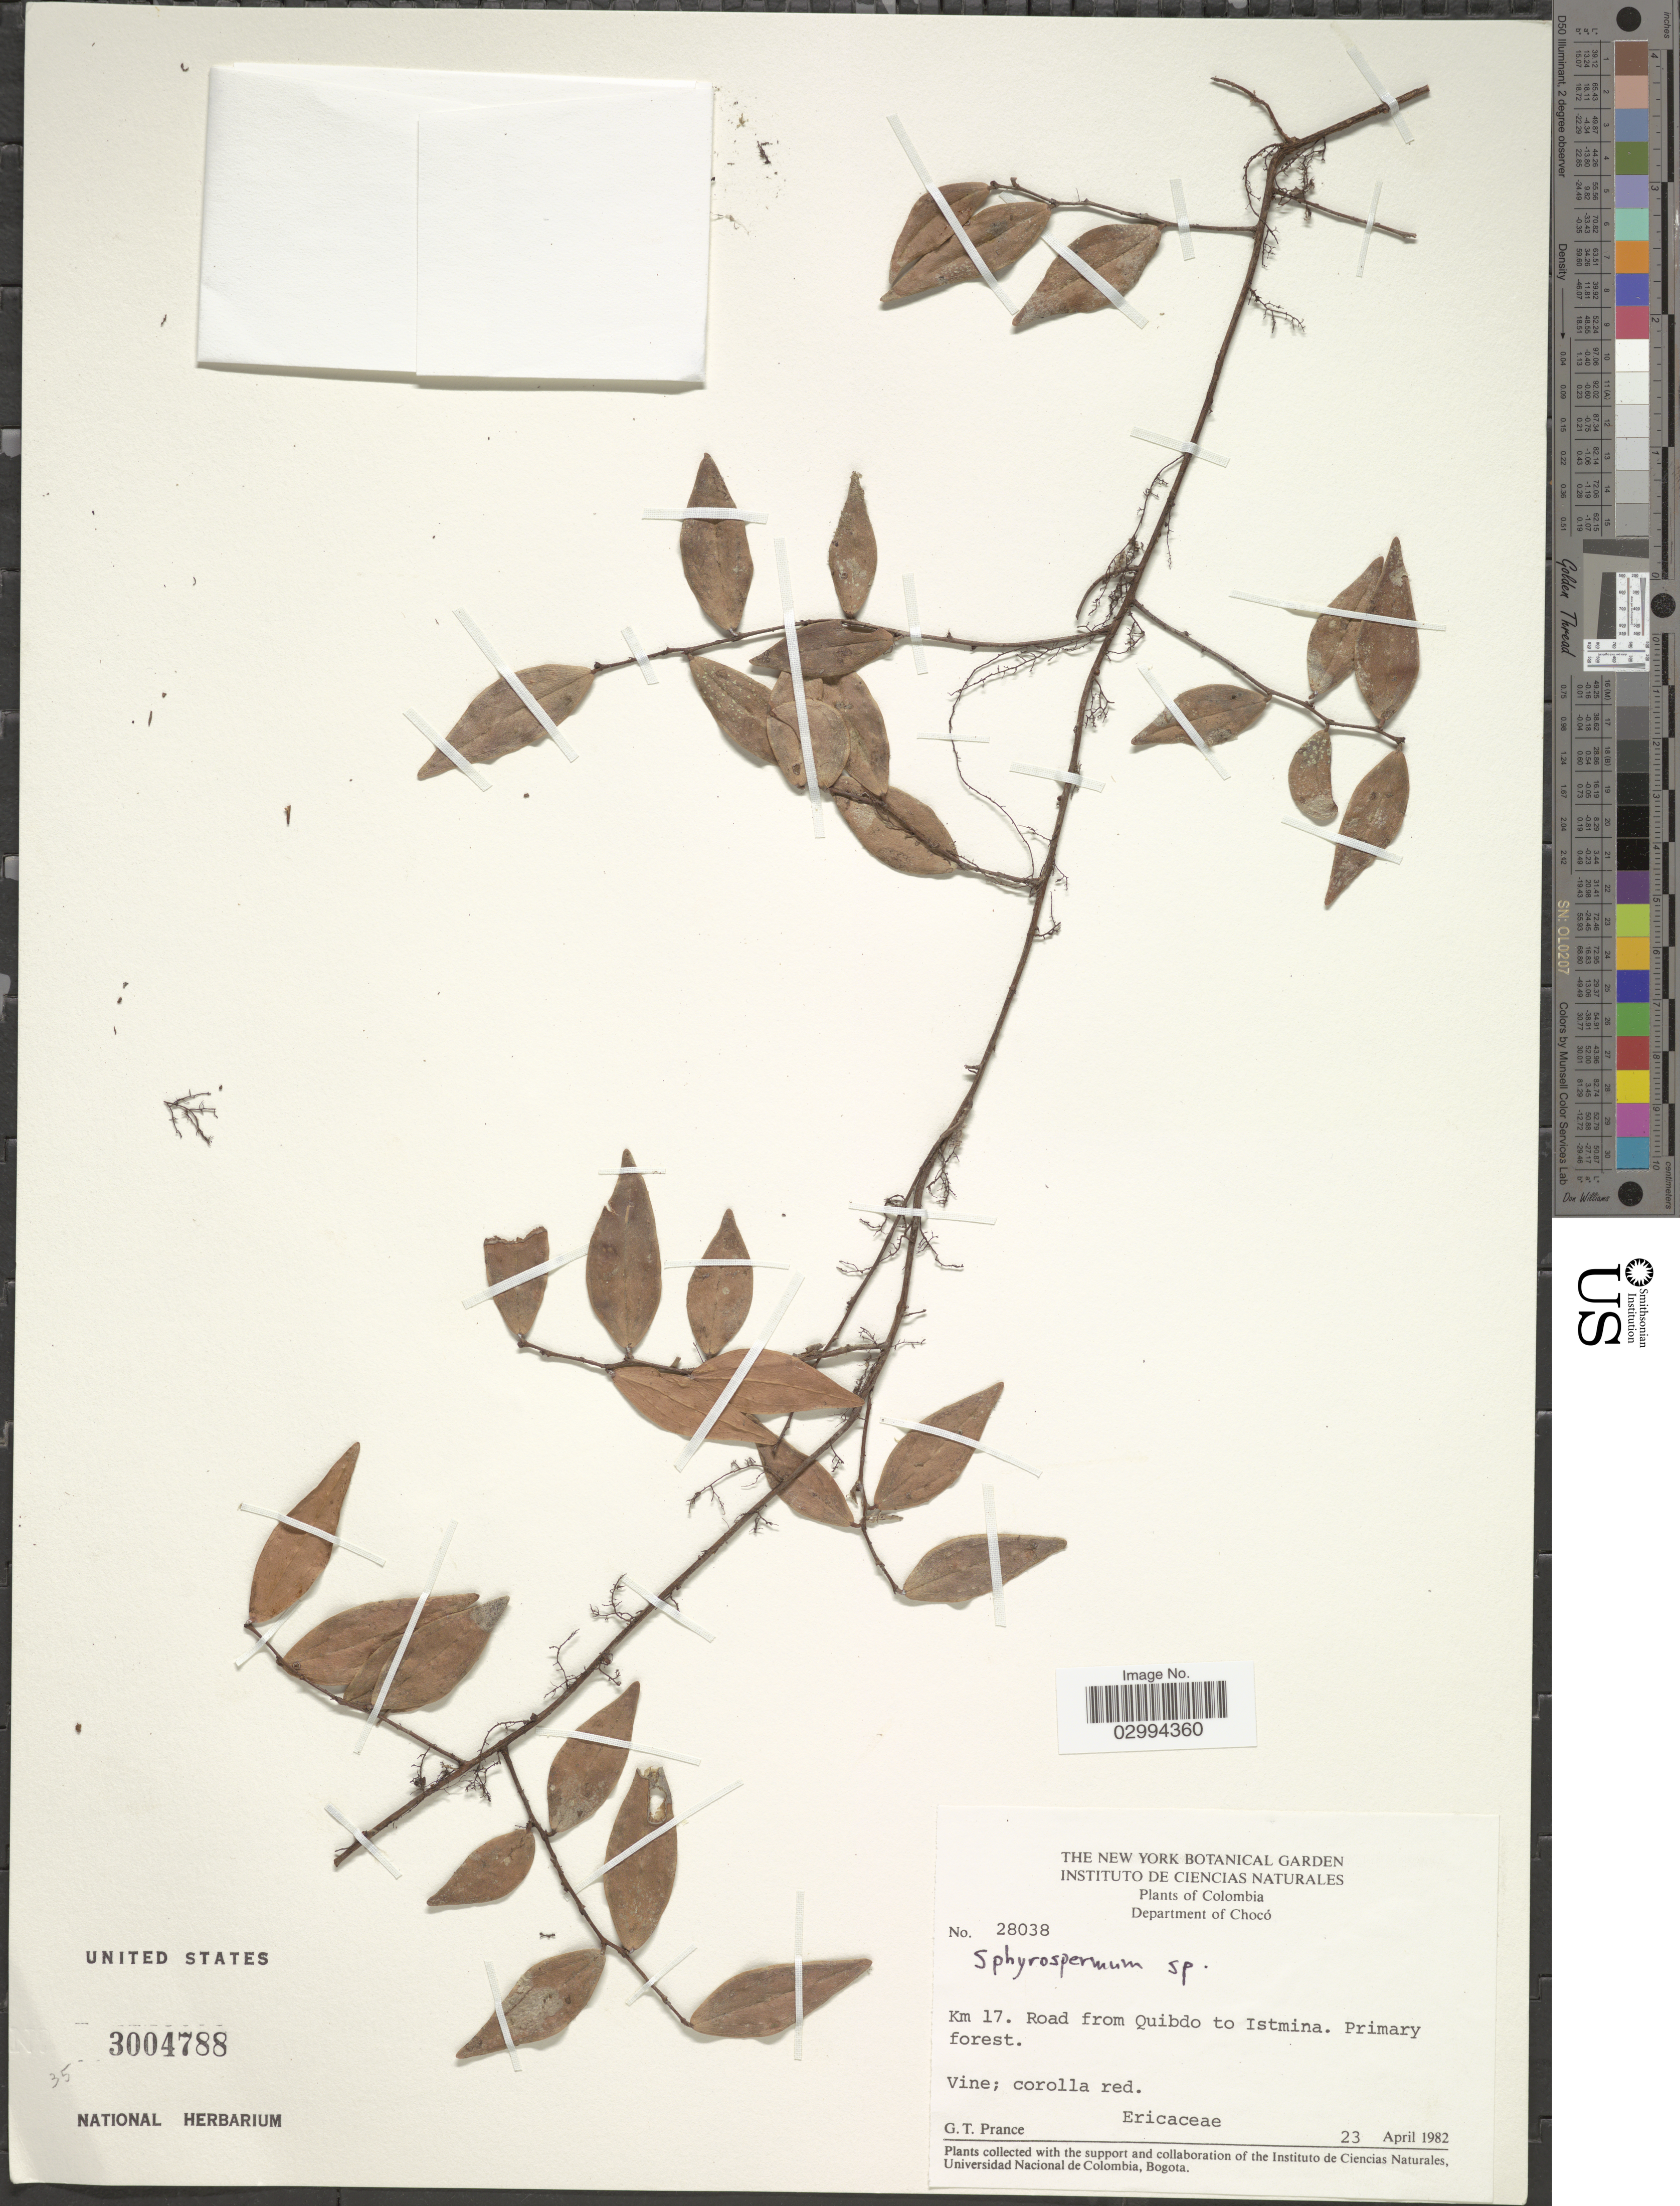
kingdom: Plantae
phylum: Tracheophyta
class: Magnoliopsida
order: Ericales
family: Ericaceae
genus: Sphyrospermum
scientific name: Sphyrospermum sp.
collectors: G. T. Prance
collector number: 28038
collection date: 1982-04-23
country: Colombia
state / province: Chocó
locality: Department of Chocó, Km 17. Road from Quibdo to Istmina.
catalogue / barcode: US 3004788